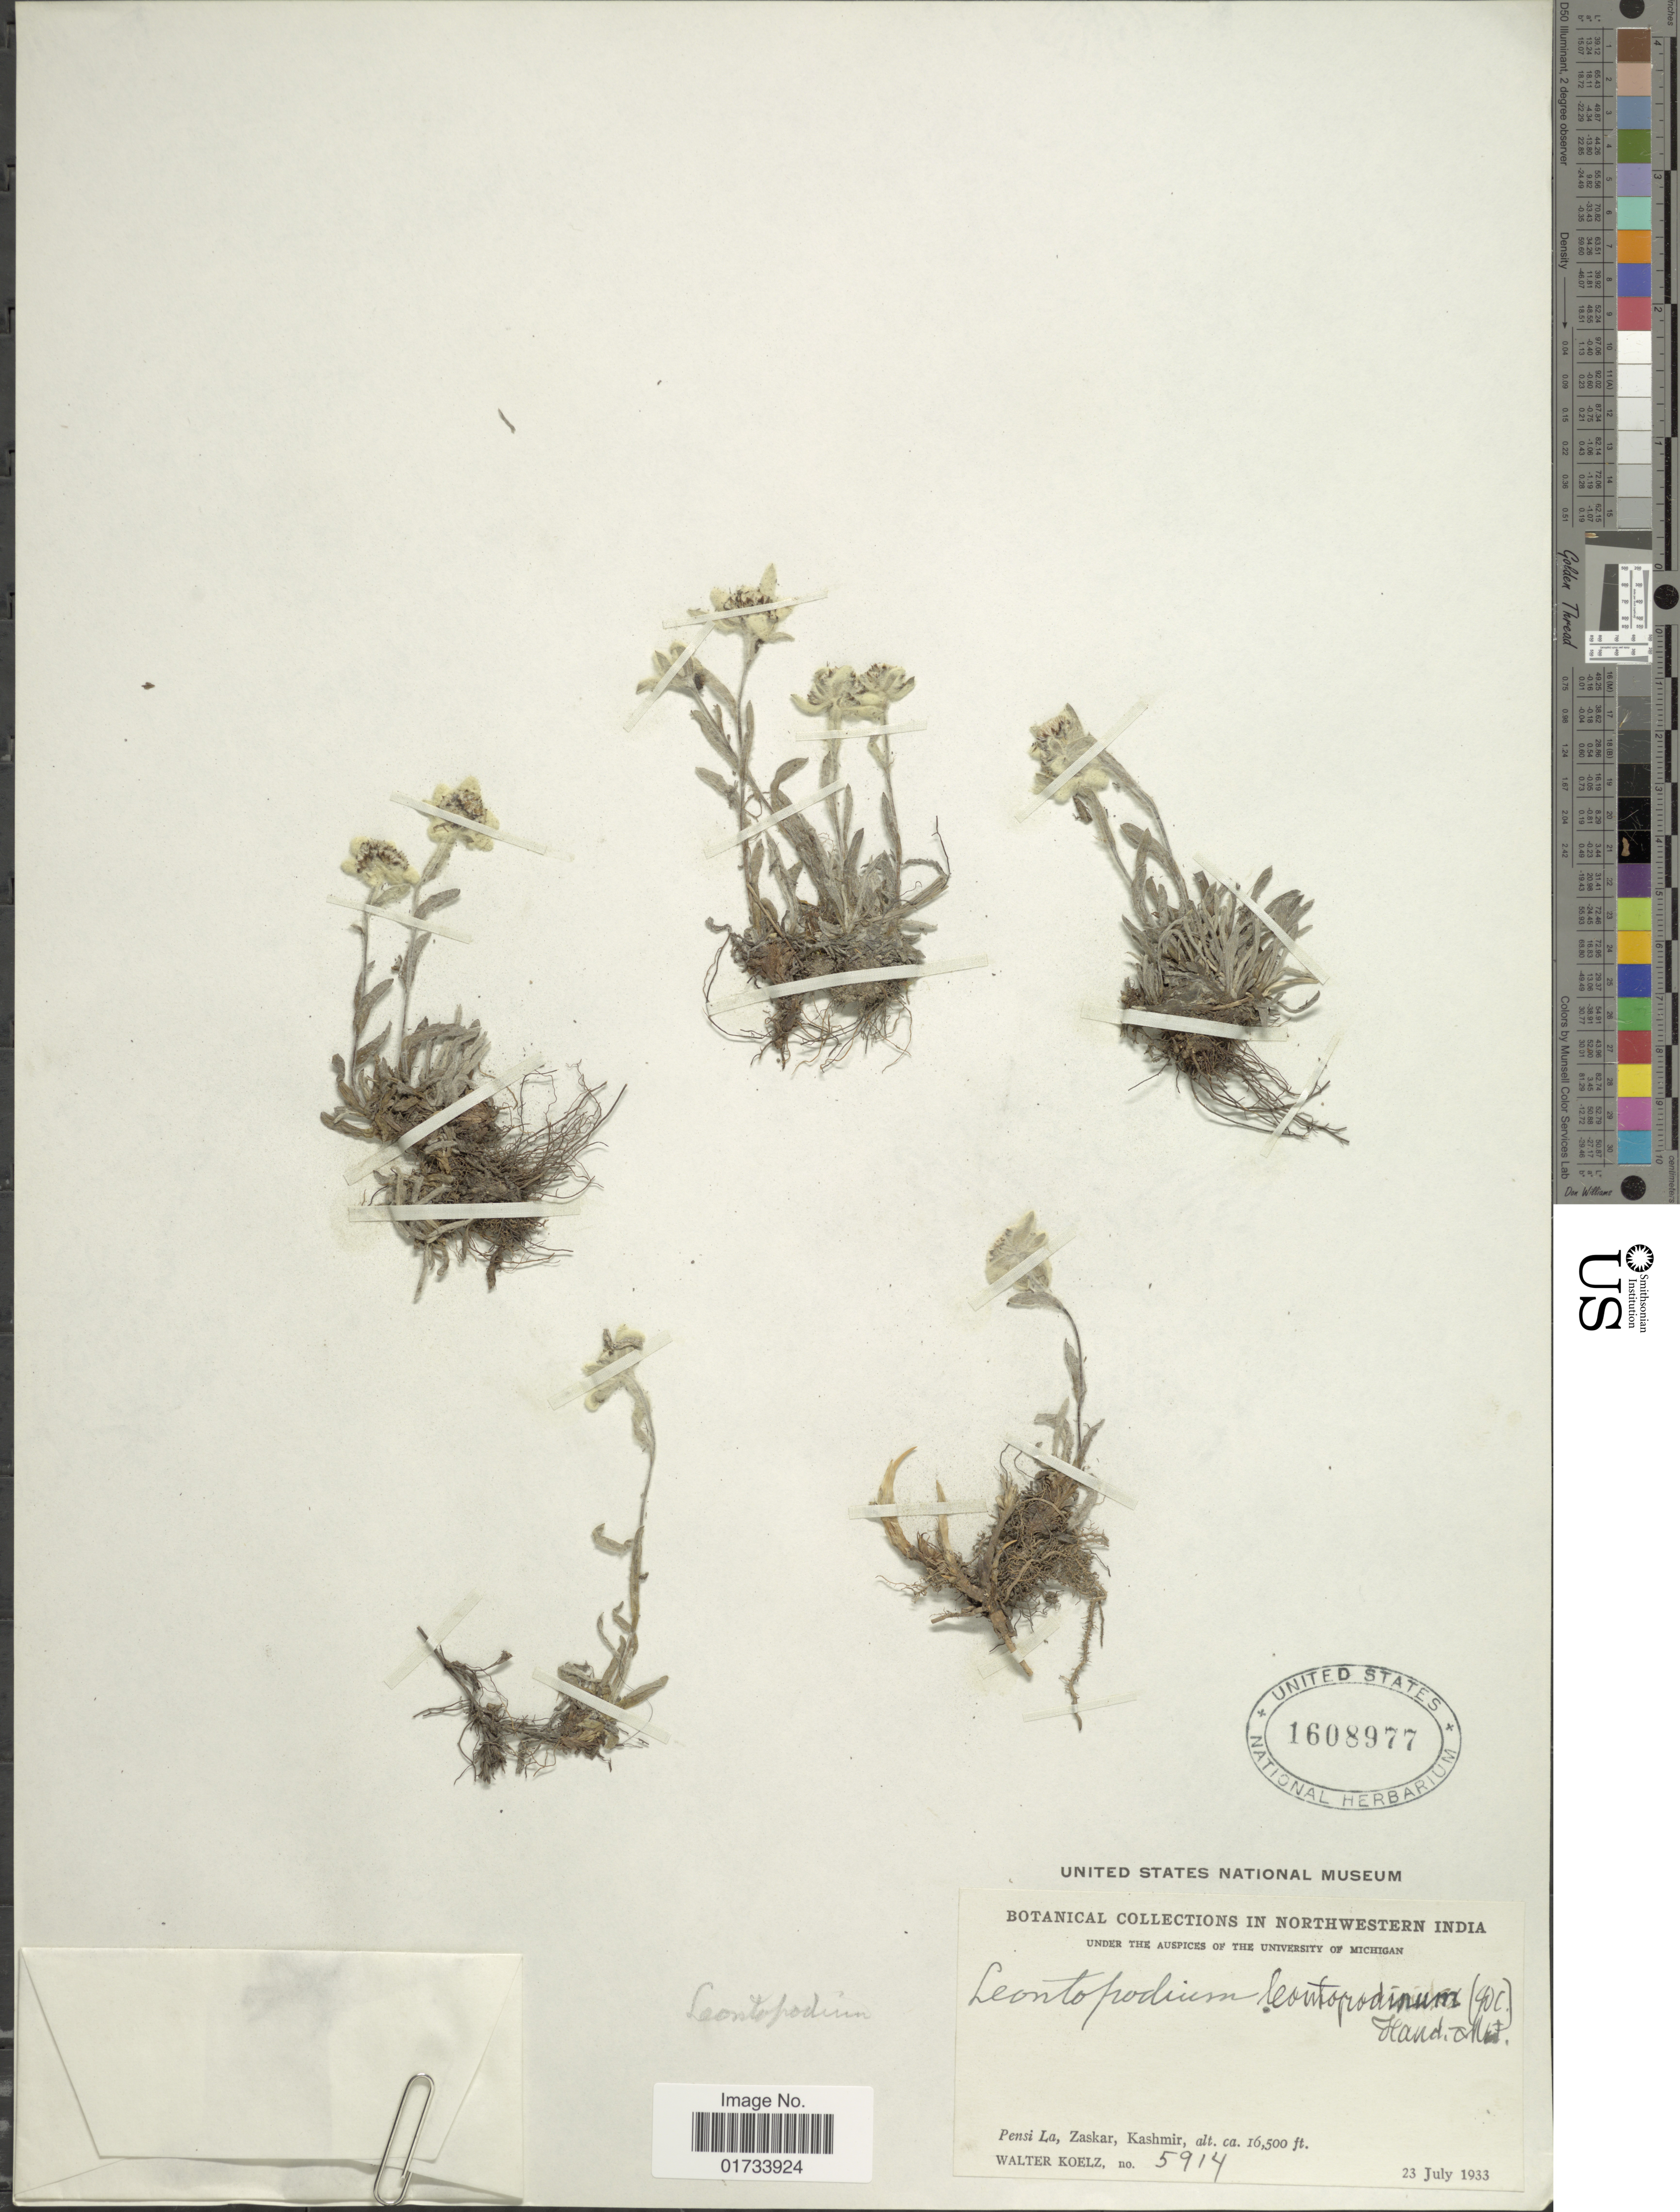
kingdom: Plantae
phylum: Tracheophyta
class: Magnoliopsida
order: Asterales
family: Asteraceae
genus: Leontopodium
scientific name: Leontopodium leontopodinum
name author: (DC.) Hand.-Mazz.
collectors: W. N. Koelz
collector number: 5914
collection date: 1933-07-23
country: India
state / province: Jammu and Kashmir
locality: Northwestern India, Pensi La, Kashmir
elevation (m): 5029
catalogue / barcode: US 1608977